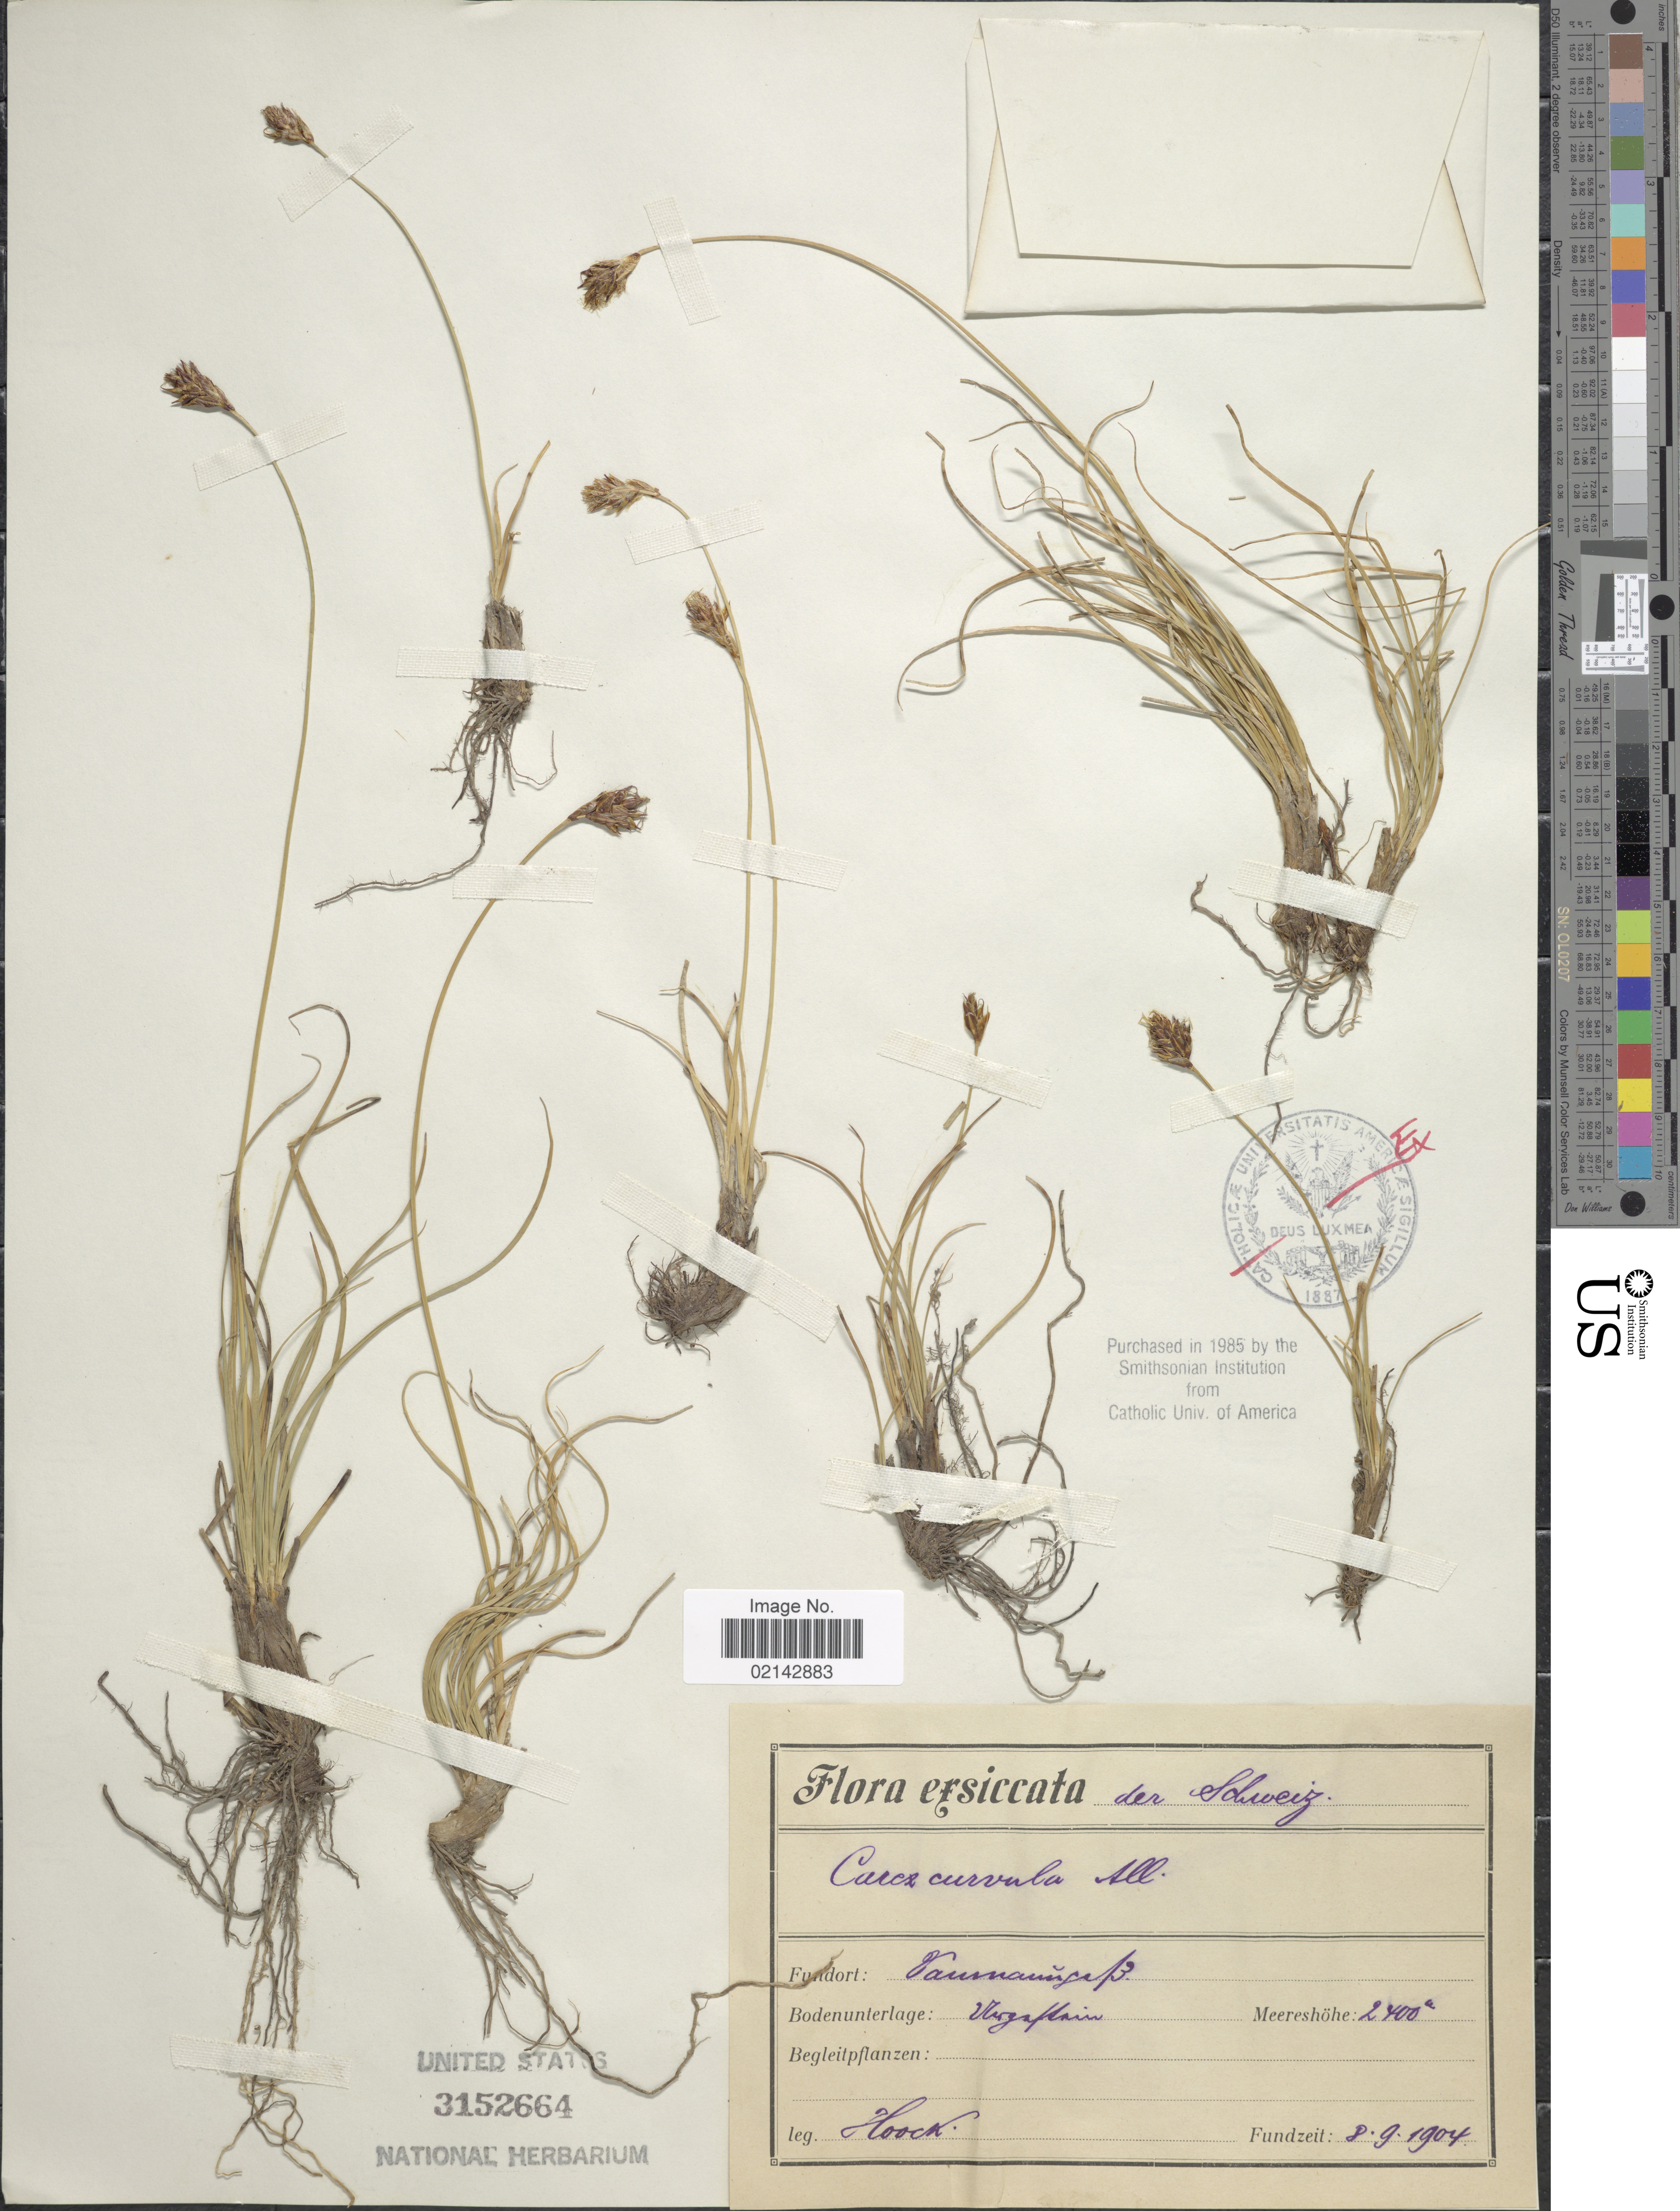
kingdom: Plantae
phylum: Tracheophyta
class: Liliopsida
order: Poales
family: Cyperaceae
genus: Carex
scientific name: Carex curvula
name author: All.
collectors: -. Hoock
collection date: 1904-09-08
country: Switzerland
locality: Schweiz, Fundort Vaunmamze B., Vogsplain. [interpreted]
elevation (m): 732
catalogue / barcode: US 3152664